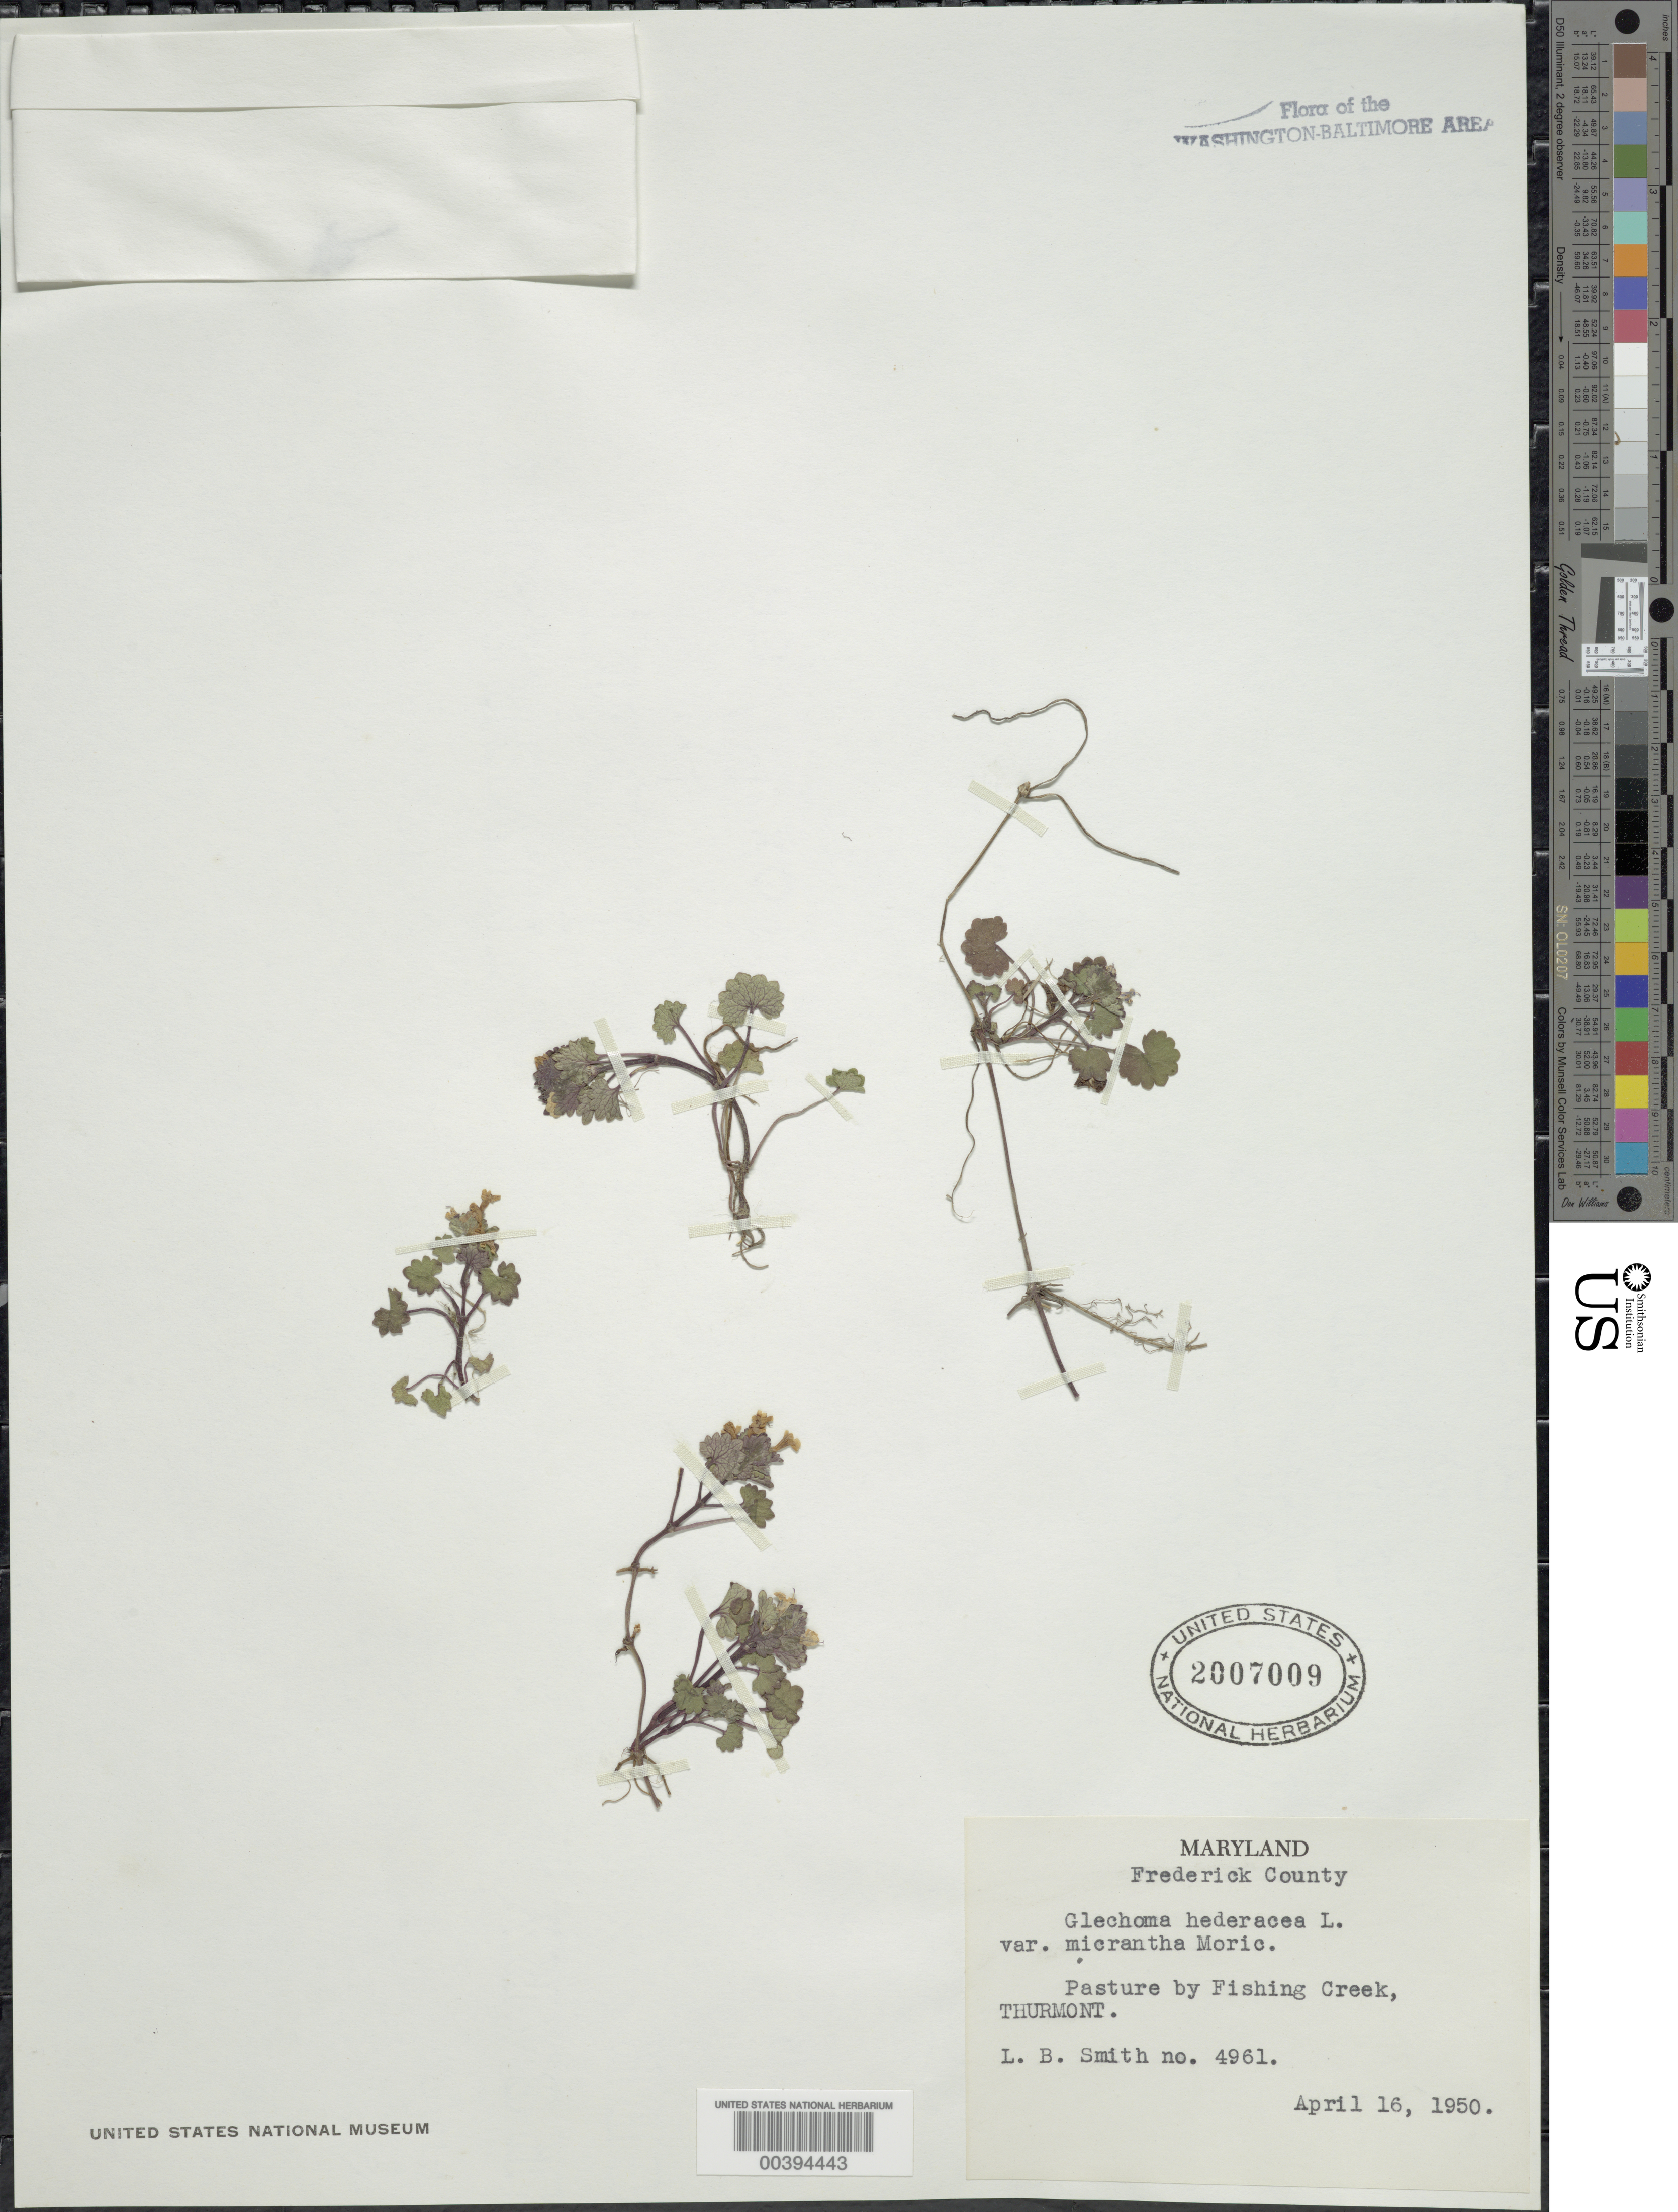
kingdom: Plantae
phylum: Tracheophyta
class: Magnoliopsida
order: Lamiales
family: Lamiaceae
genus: Glechoma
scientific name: Glechoma hederacea var. micrantha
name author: Moric.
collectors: L. Smith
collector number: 4961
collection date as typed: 16 Apr 1950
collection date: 1950-04-16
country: United States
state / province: Maryland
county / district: Frederick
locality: Thurmont, Fishing Creek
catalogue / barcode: US 2007009